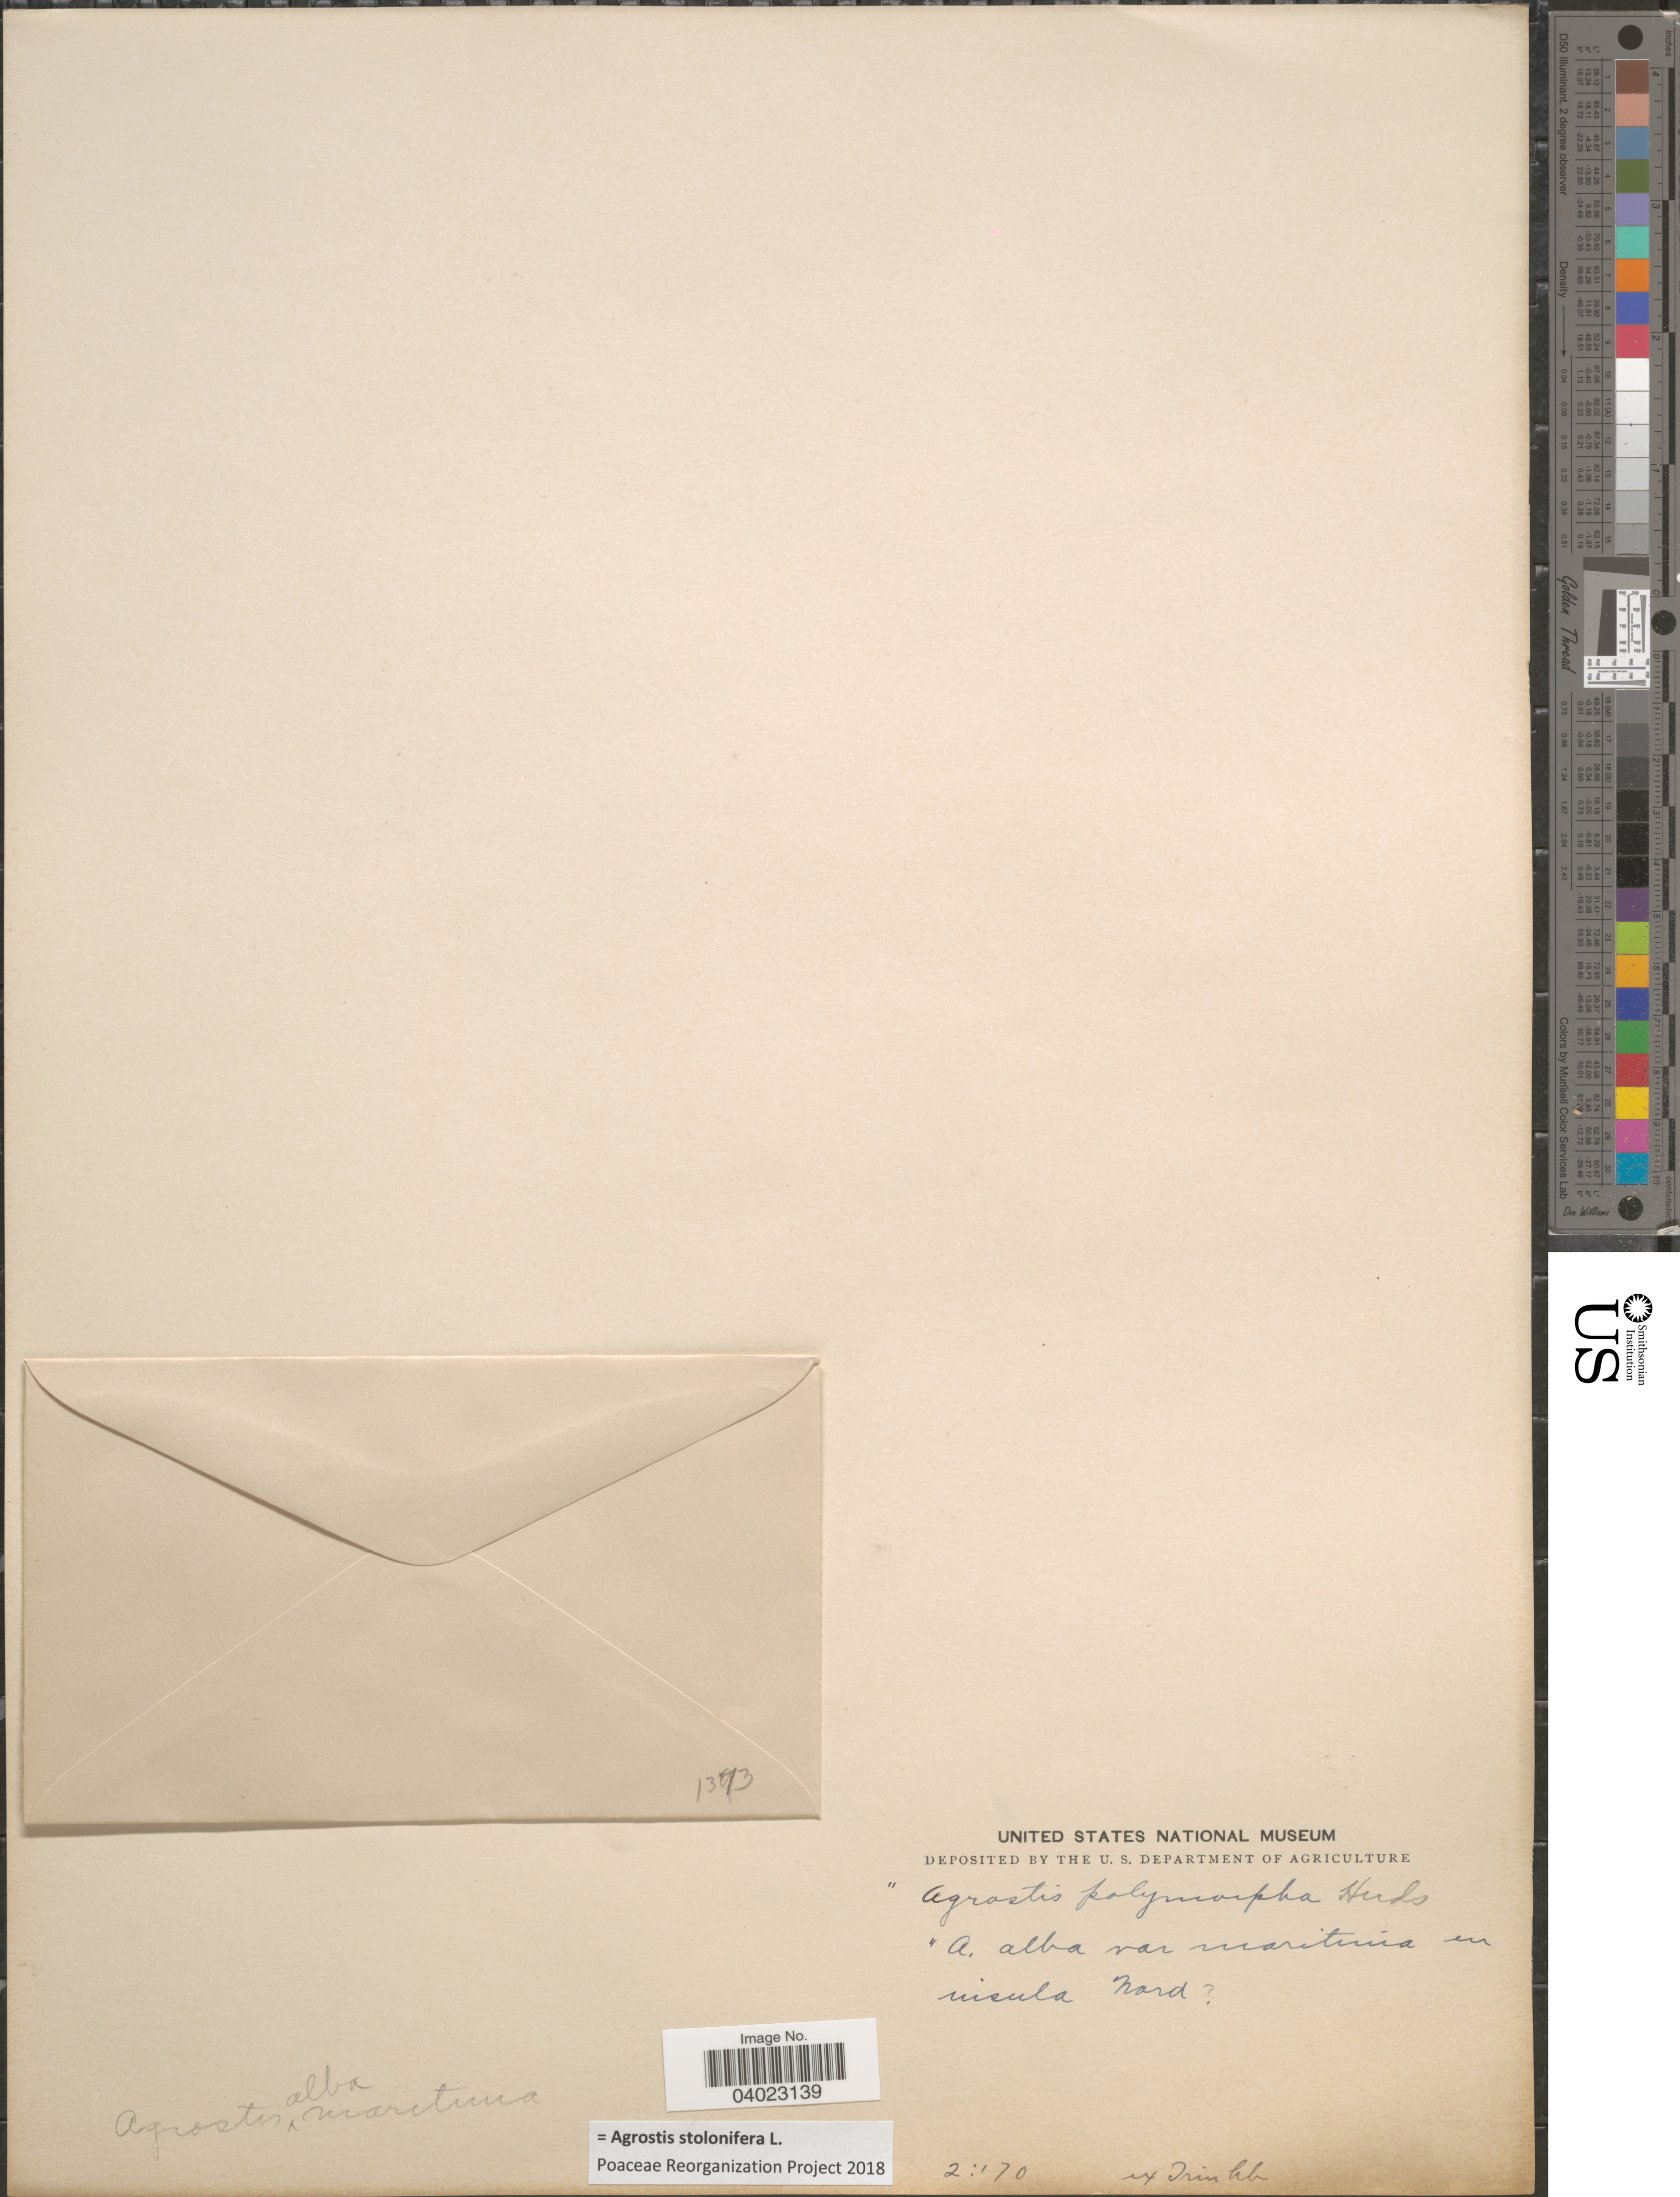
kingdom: Plantae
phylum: Tracheophyta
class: Liliopsida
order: Poales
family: Poaceae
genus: Agrostis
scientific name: Agrostis stolonifera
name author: L.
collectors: Ex herb. Trin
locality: Insula Nord [unsure placement]